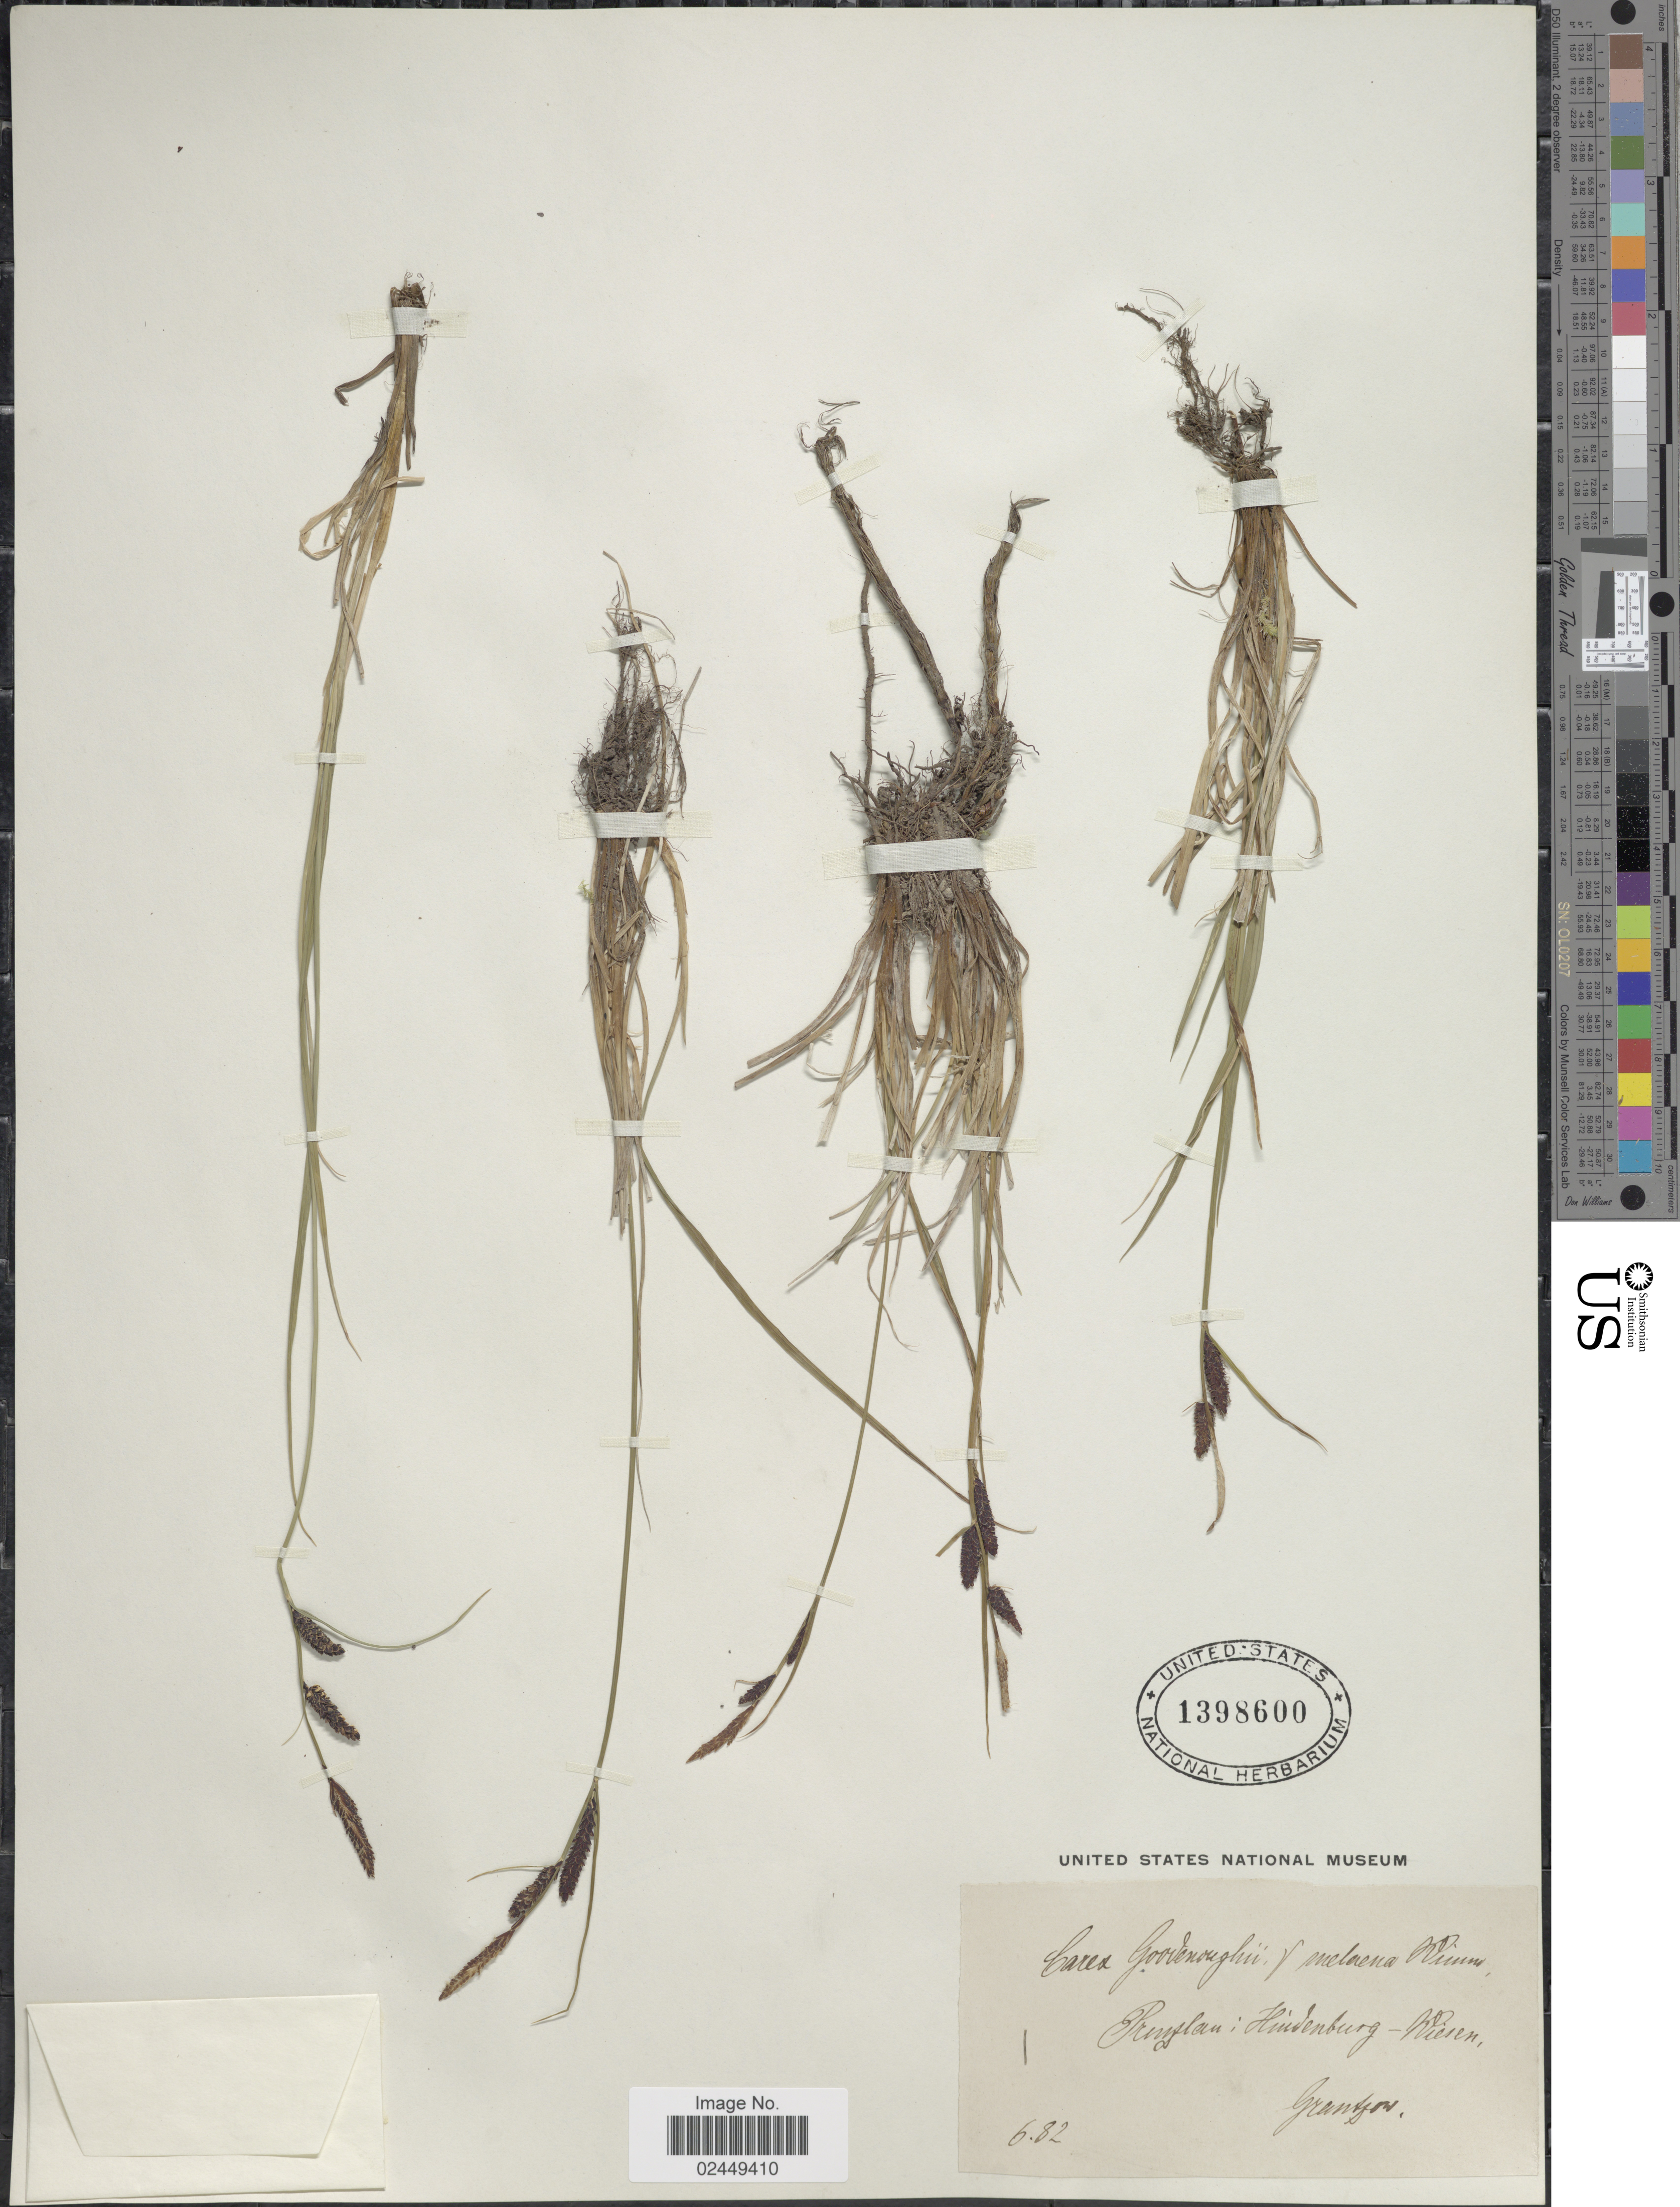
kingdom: Plantae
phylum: Tracheophyta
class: Liliopsida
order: Poales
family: Cyperaceae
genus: Carex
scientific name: Carex nigra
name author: (L.) Reichard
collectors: Grantzow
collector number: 1?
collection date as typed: Transcribed d/m/y: /6/82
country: Germany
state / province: Brandenburg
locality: Prenzlau: Hindenburg: Riesen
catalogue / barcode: US 1398600